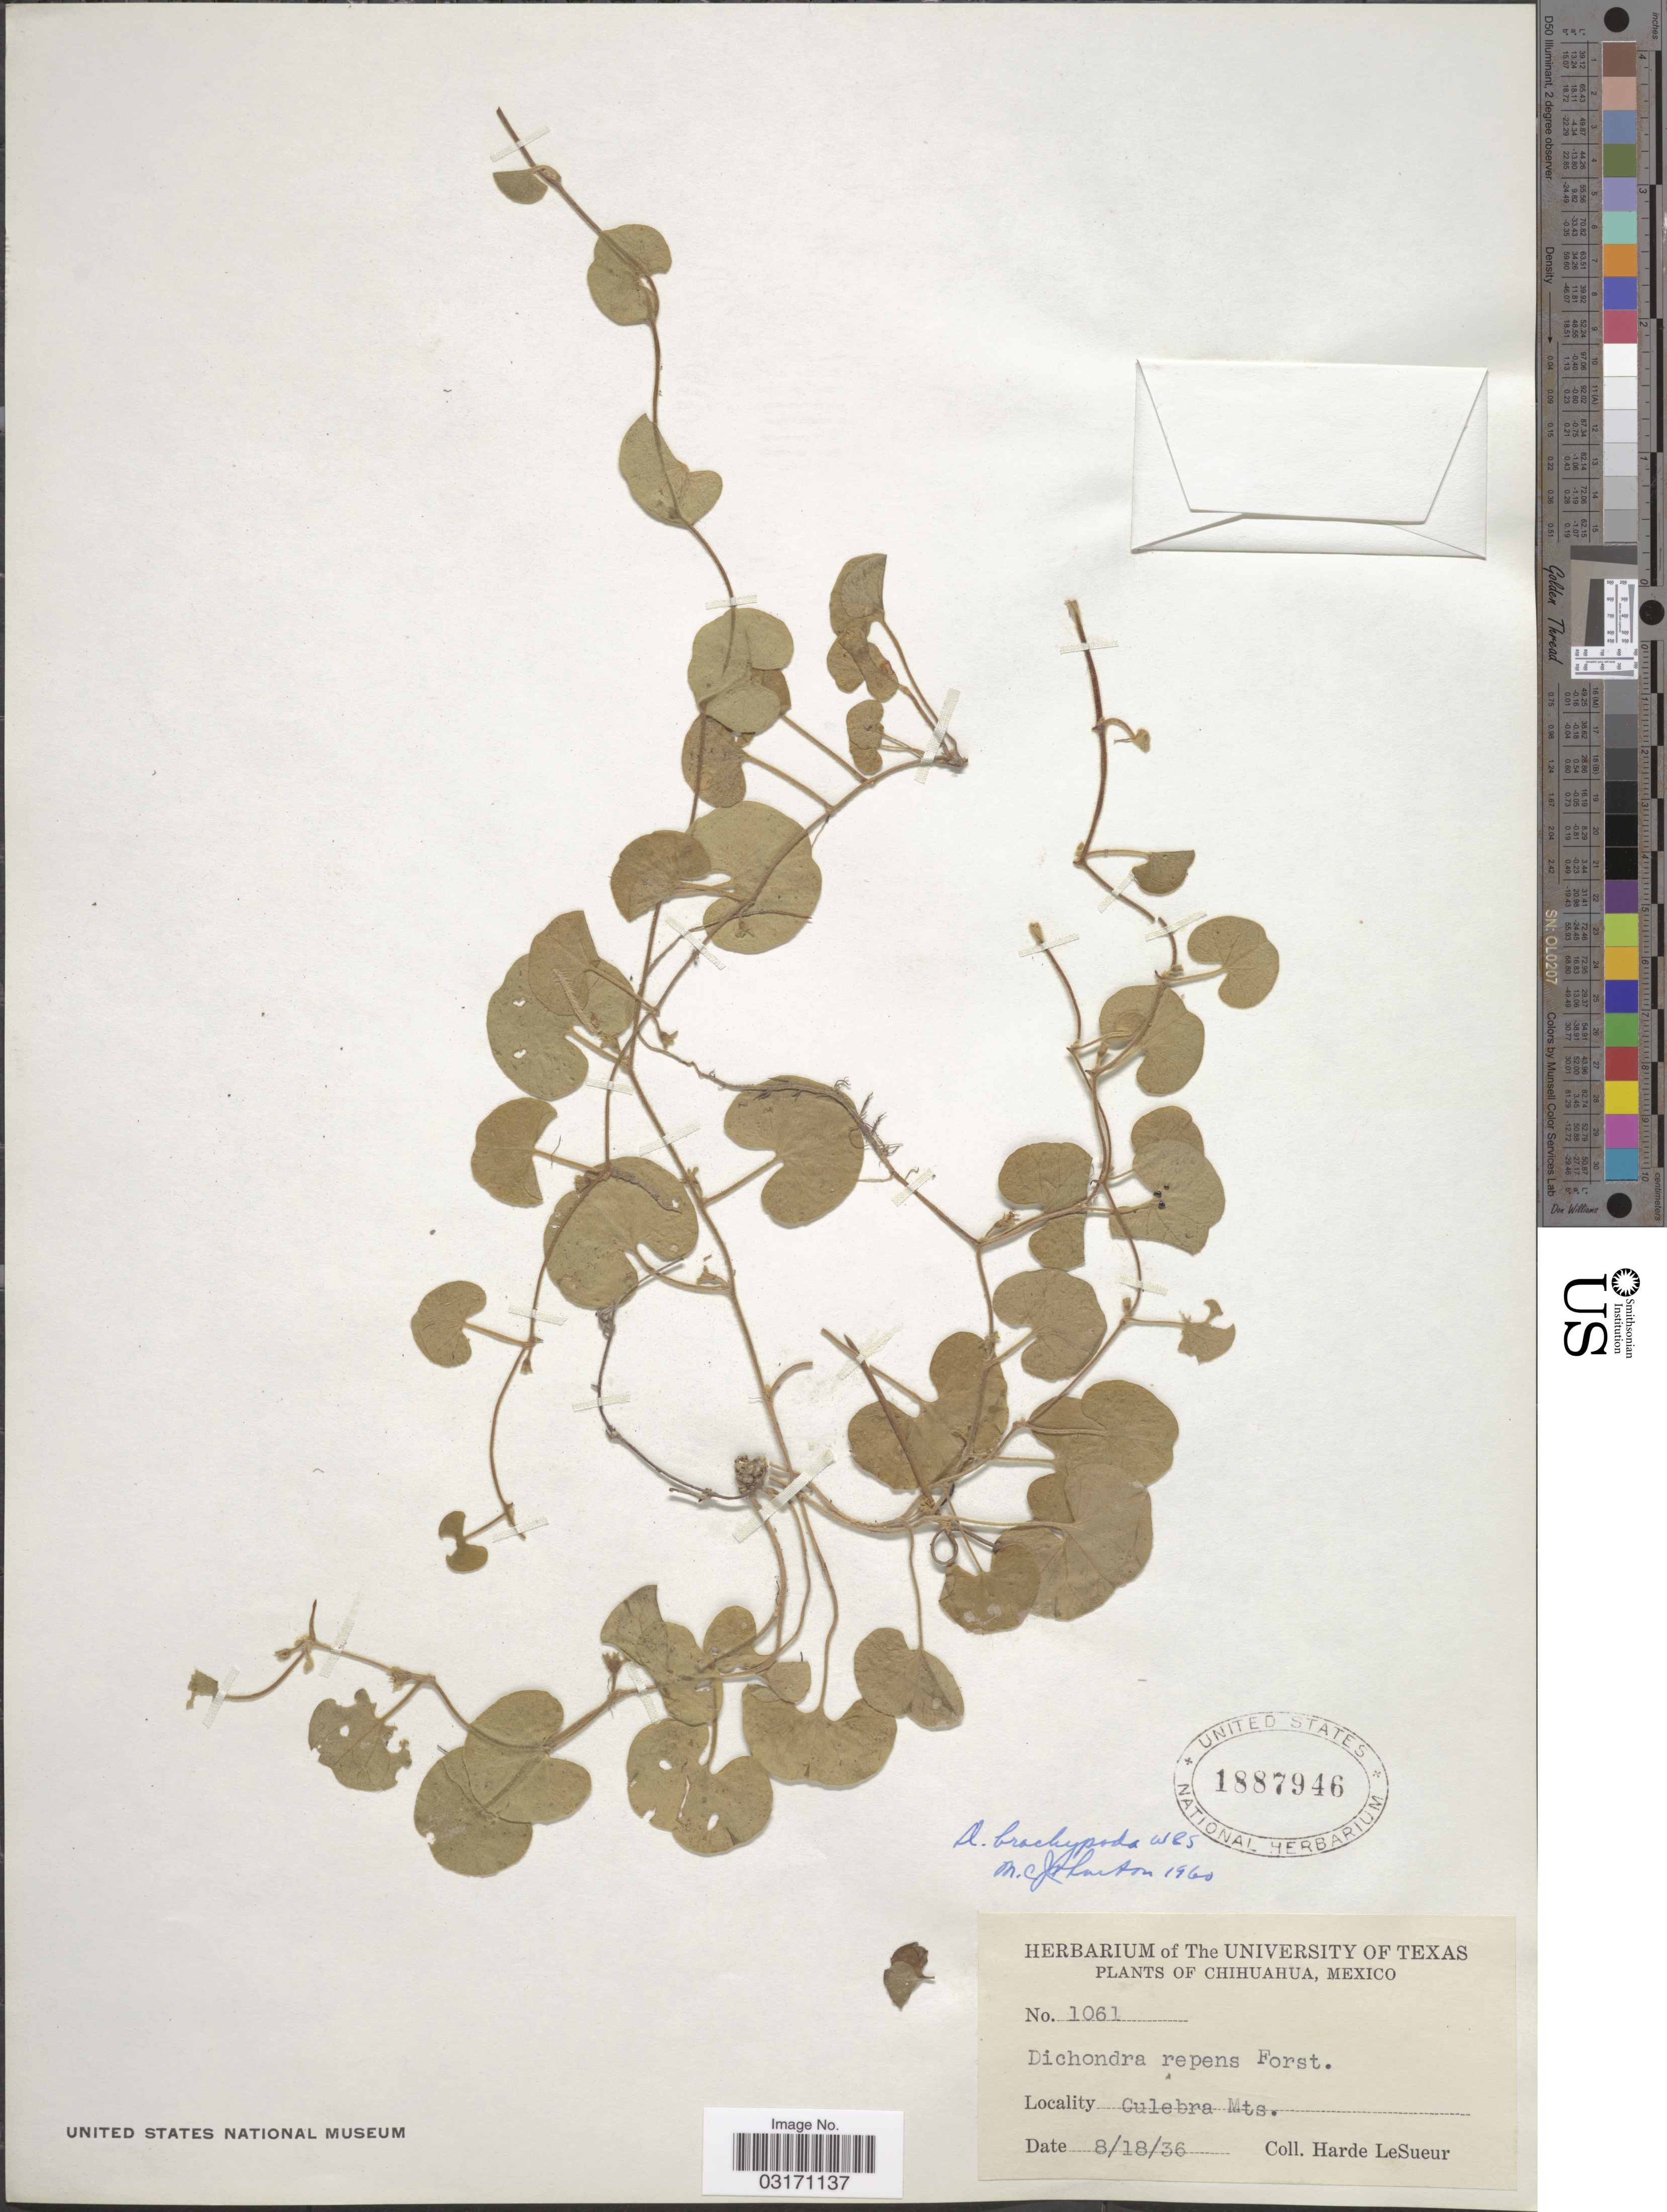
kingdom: Plantae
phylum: Tracheophyta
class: Magnoliopsida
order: Solanales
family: Convolvulaceae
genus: Dichondra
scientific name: Dichondra brachypoda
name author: Wooton & Standl.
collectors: H. LeSueur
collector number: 1061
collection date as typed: Transcribed d/m/y: 18/8/36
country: Mexico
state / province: Chihuahua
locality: Culebra Mts.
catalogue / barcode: US 1887946